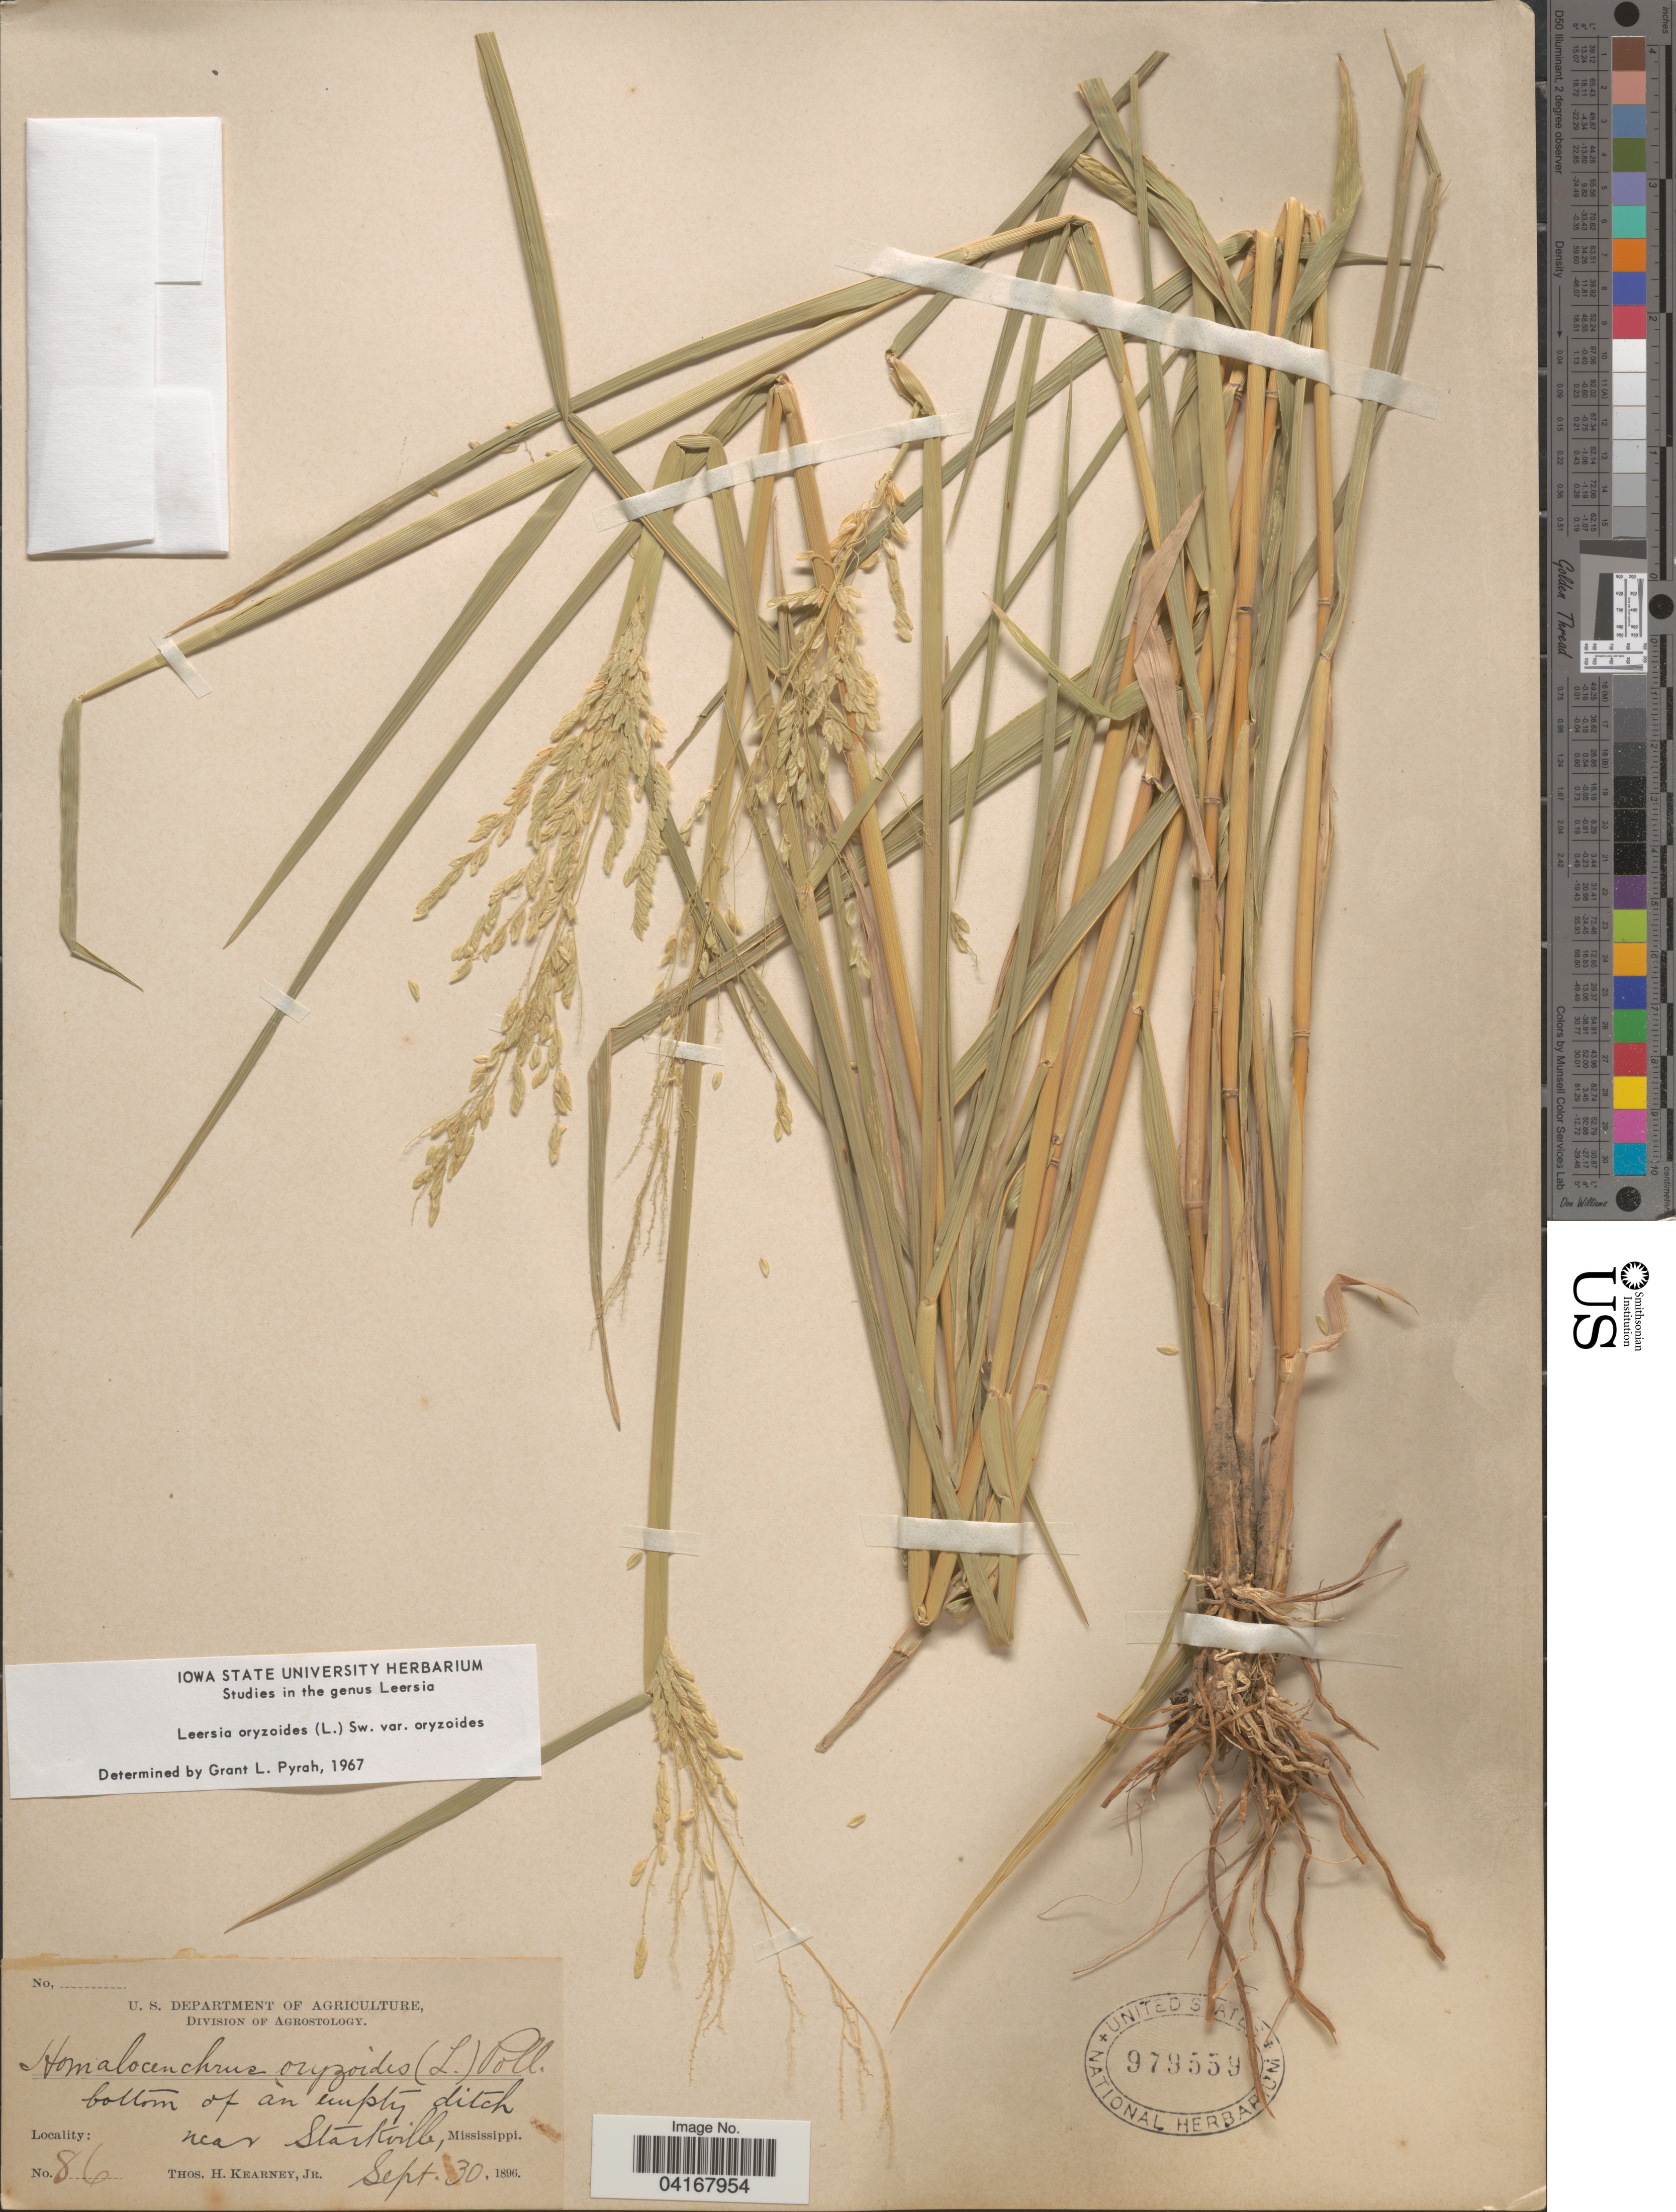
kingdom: Plantae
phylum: Tracheophyta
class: Liliopsida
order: Poales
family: Poaceae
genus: Leersia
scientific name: Leersia oryzoides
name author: (L.) Sw.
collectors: T. H. Kearney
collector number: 86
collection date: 1896-09-30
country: United States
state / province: Mississippi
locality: Near Starkville.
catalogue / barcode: US 979559